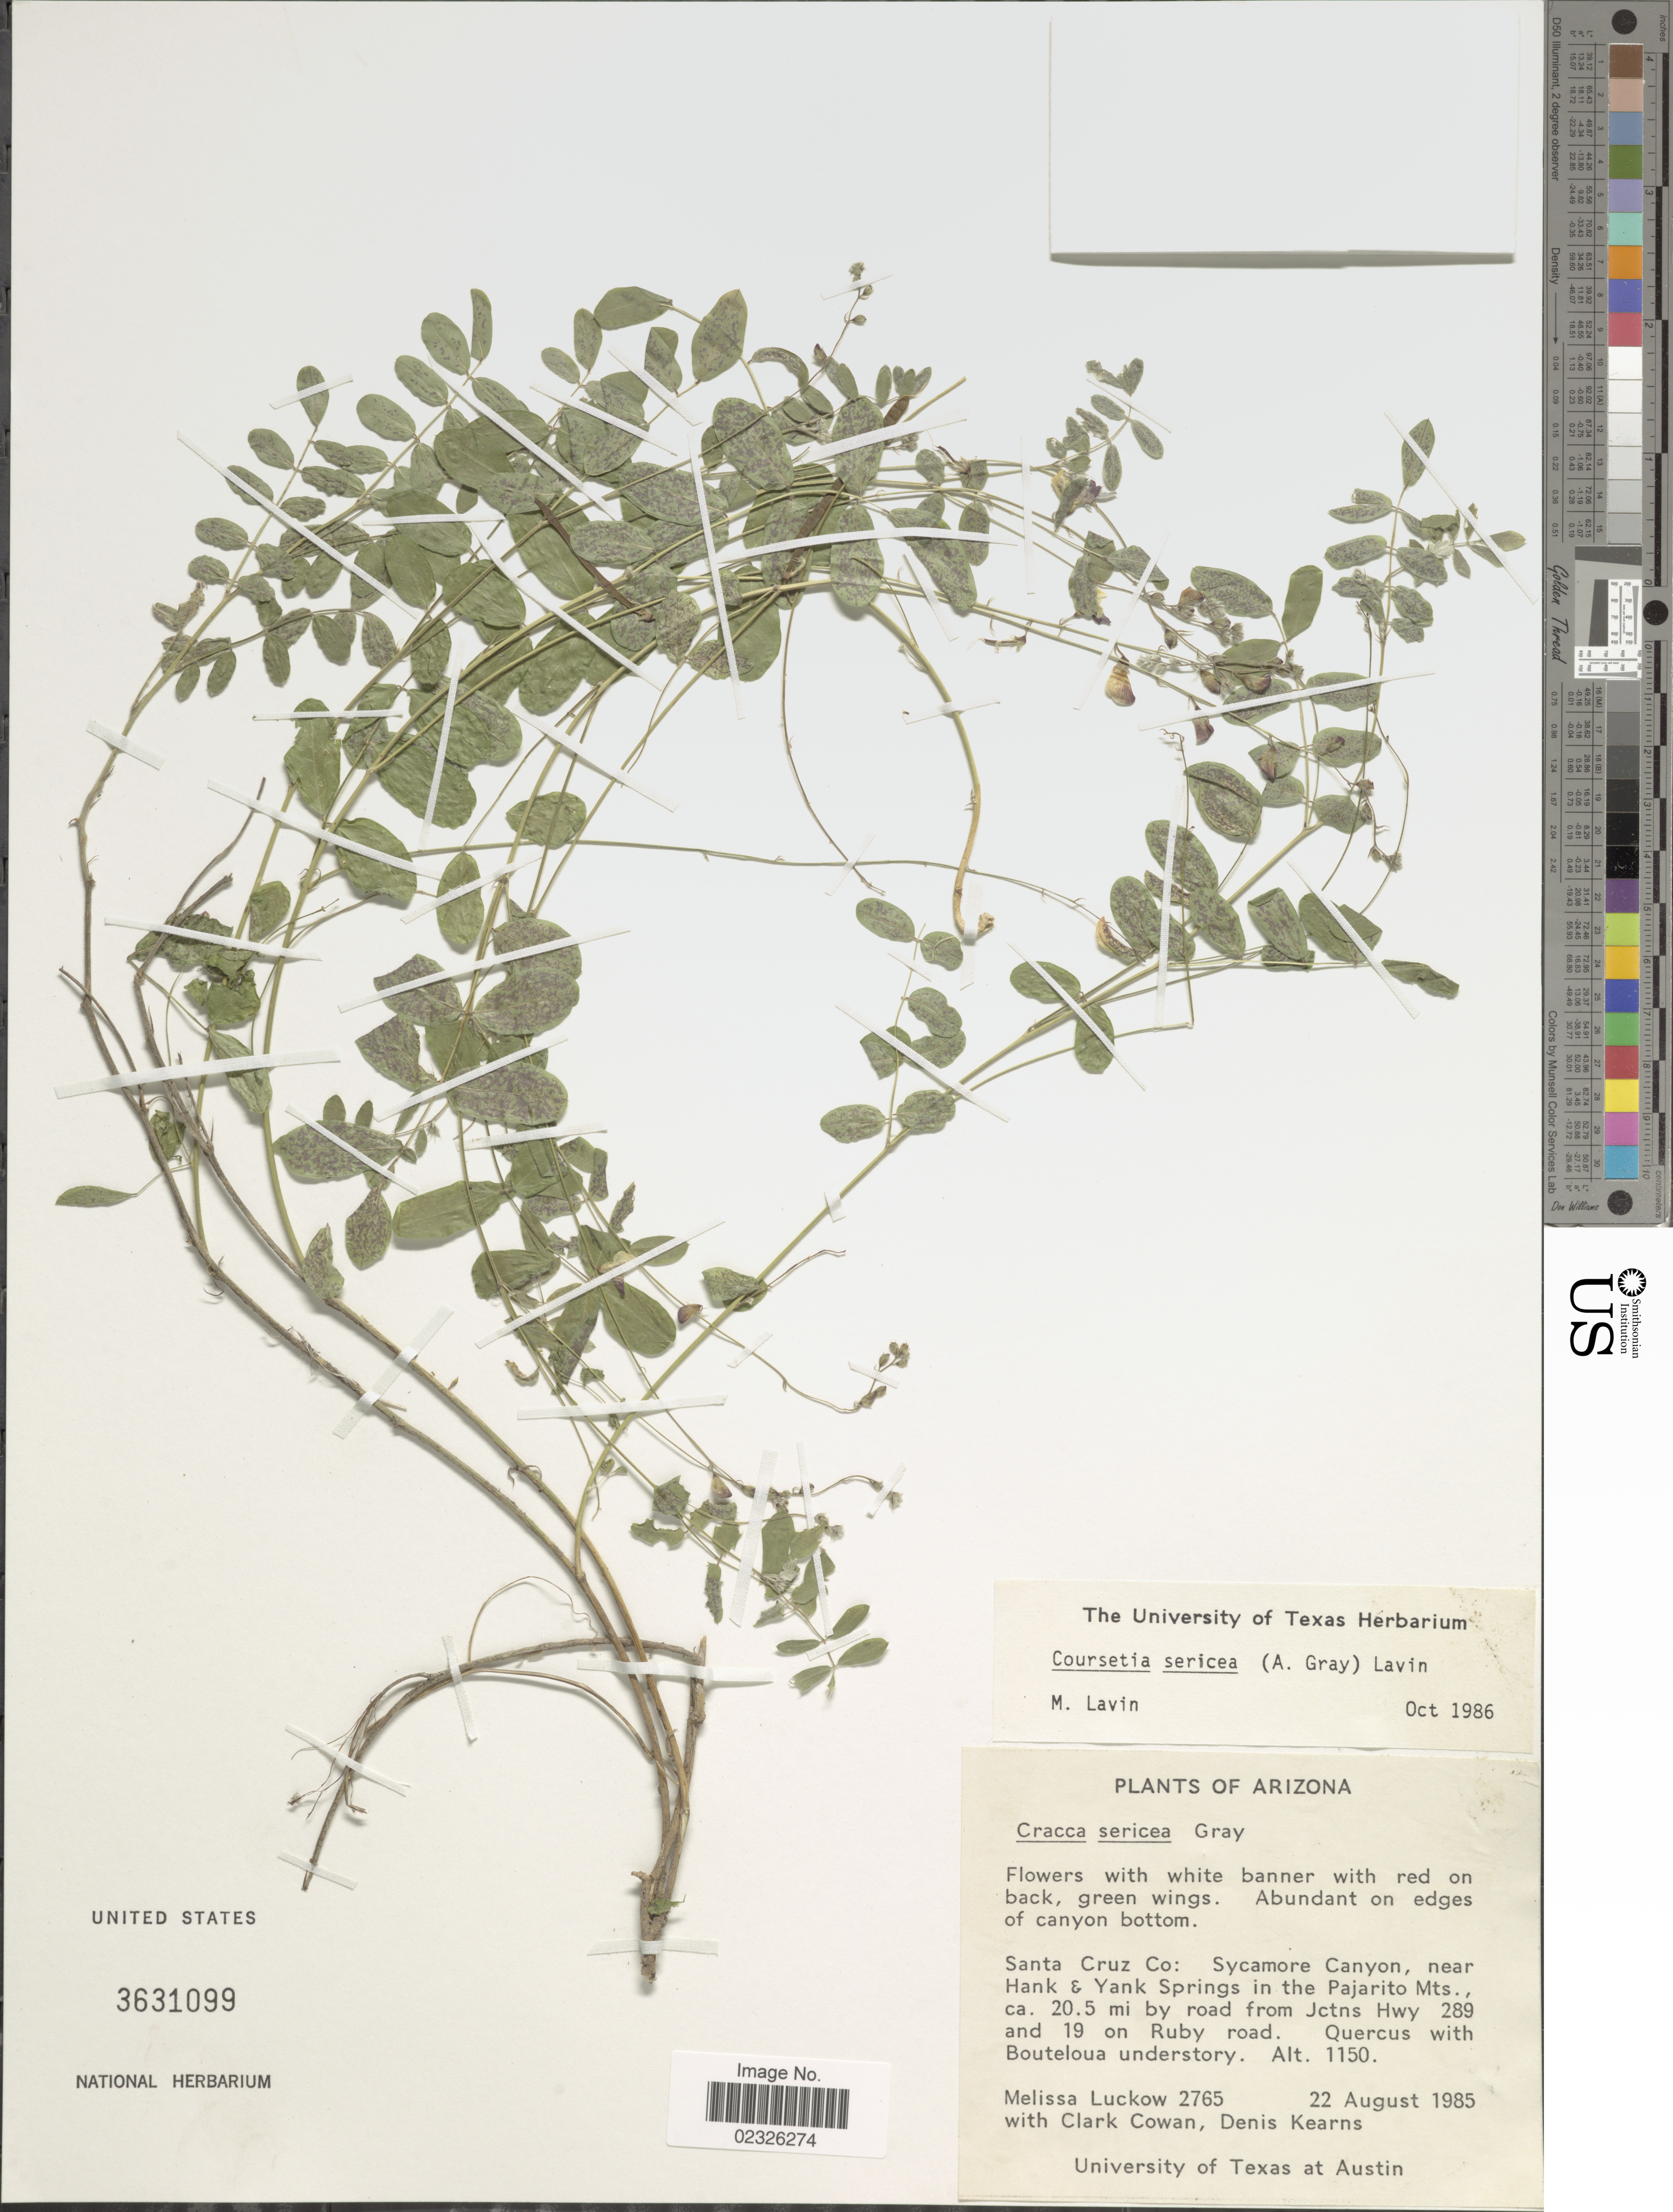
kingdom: Plantae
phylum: Tracheophyta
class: Magnoliopsida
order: Fabales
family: Fabaceae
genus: Coursetia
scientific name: Coursetia caribaea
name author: (Jacq.) Lavin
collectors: M. A. Luckow, C. P. Cowan & D. Kearns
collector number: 2765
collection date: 1985-08-22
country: United States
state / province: Arizona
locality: Santa Cruz Co: Sycamore Canyon, near hank & Yank Springs in the Pajarito Mts., ca. 20.5 mi by road from jctns Hwy 289 and 19 on Ruby road.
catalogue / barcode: US 3631099